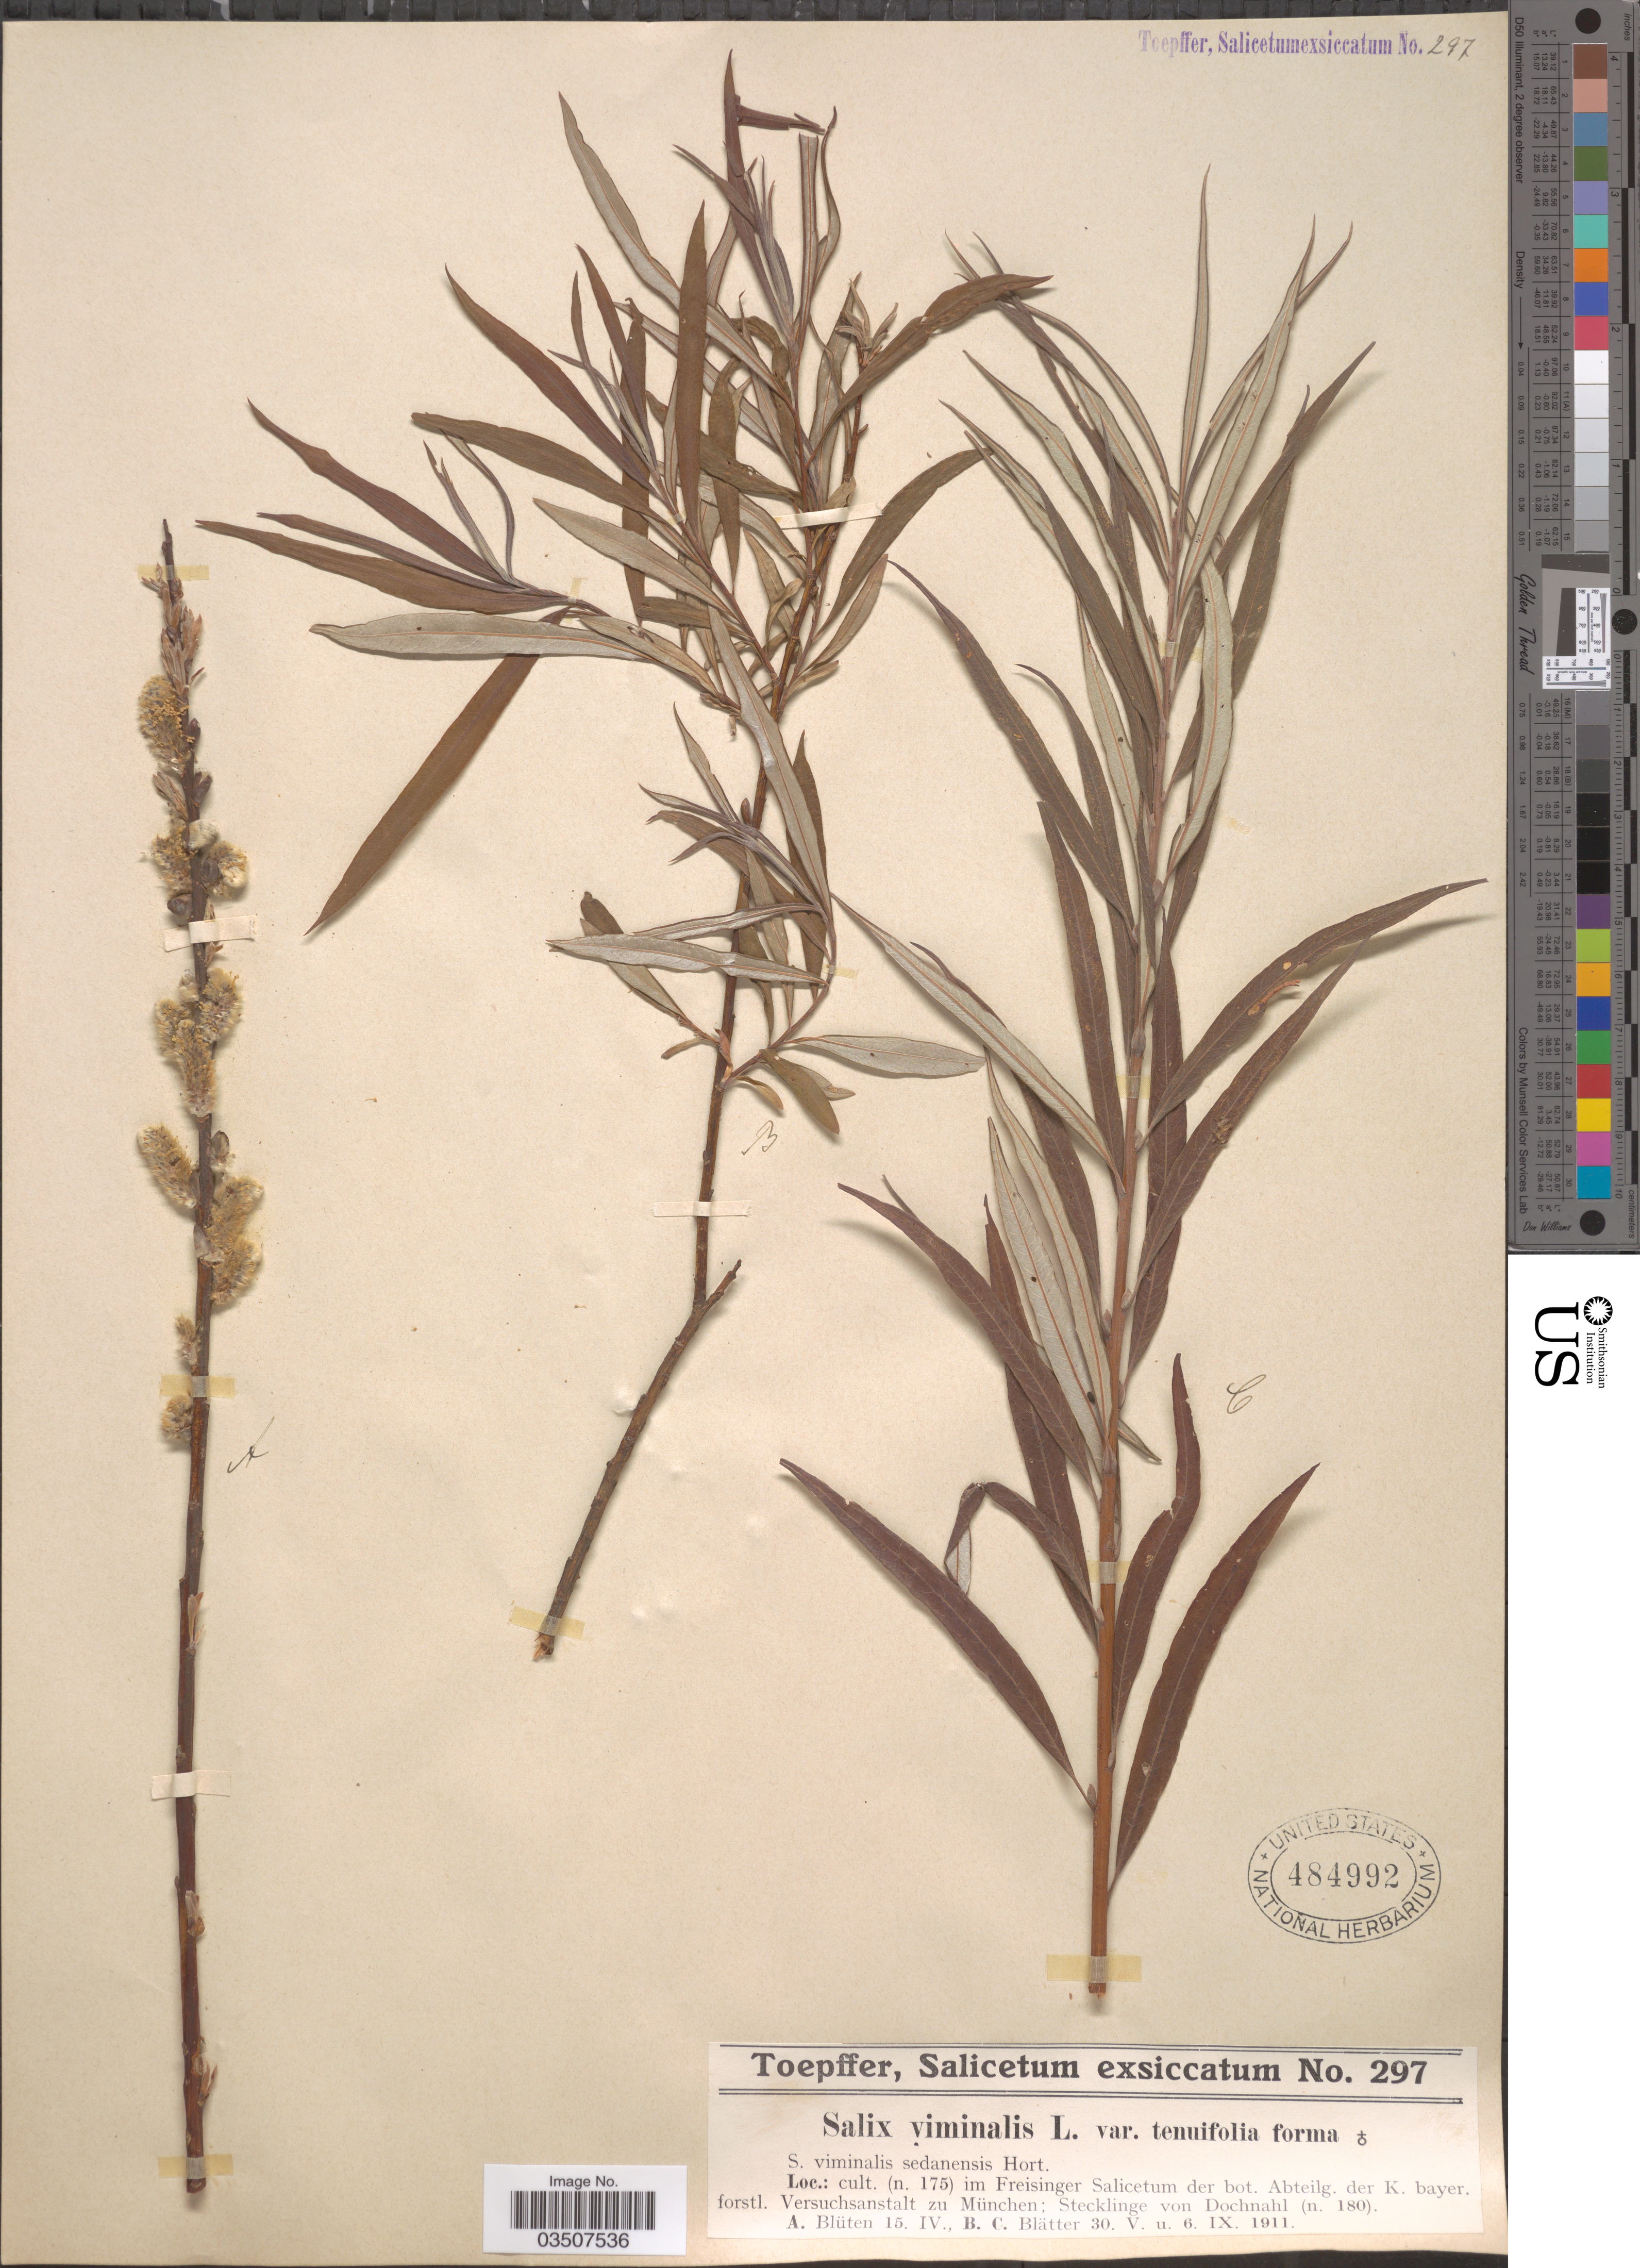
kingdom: Plantae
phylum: Tracheophyta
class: Magnoliopsida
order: Malpighiales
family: Salicaceae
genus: Salix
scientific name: Salix viminalis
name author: L.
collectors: A. Toepffer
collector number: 297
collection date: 1911-04-15/1911-09-06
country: Germany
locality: Cult. (n. 175) im Freisinger Salicetum der bot. Abteilg. der K. bayer. forstl. Versuchsanstalt zu München; Stecklinge von Dochnahl (n. 180).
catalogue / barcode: US 484992